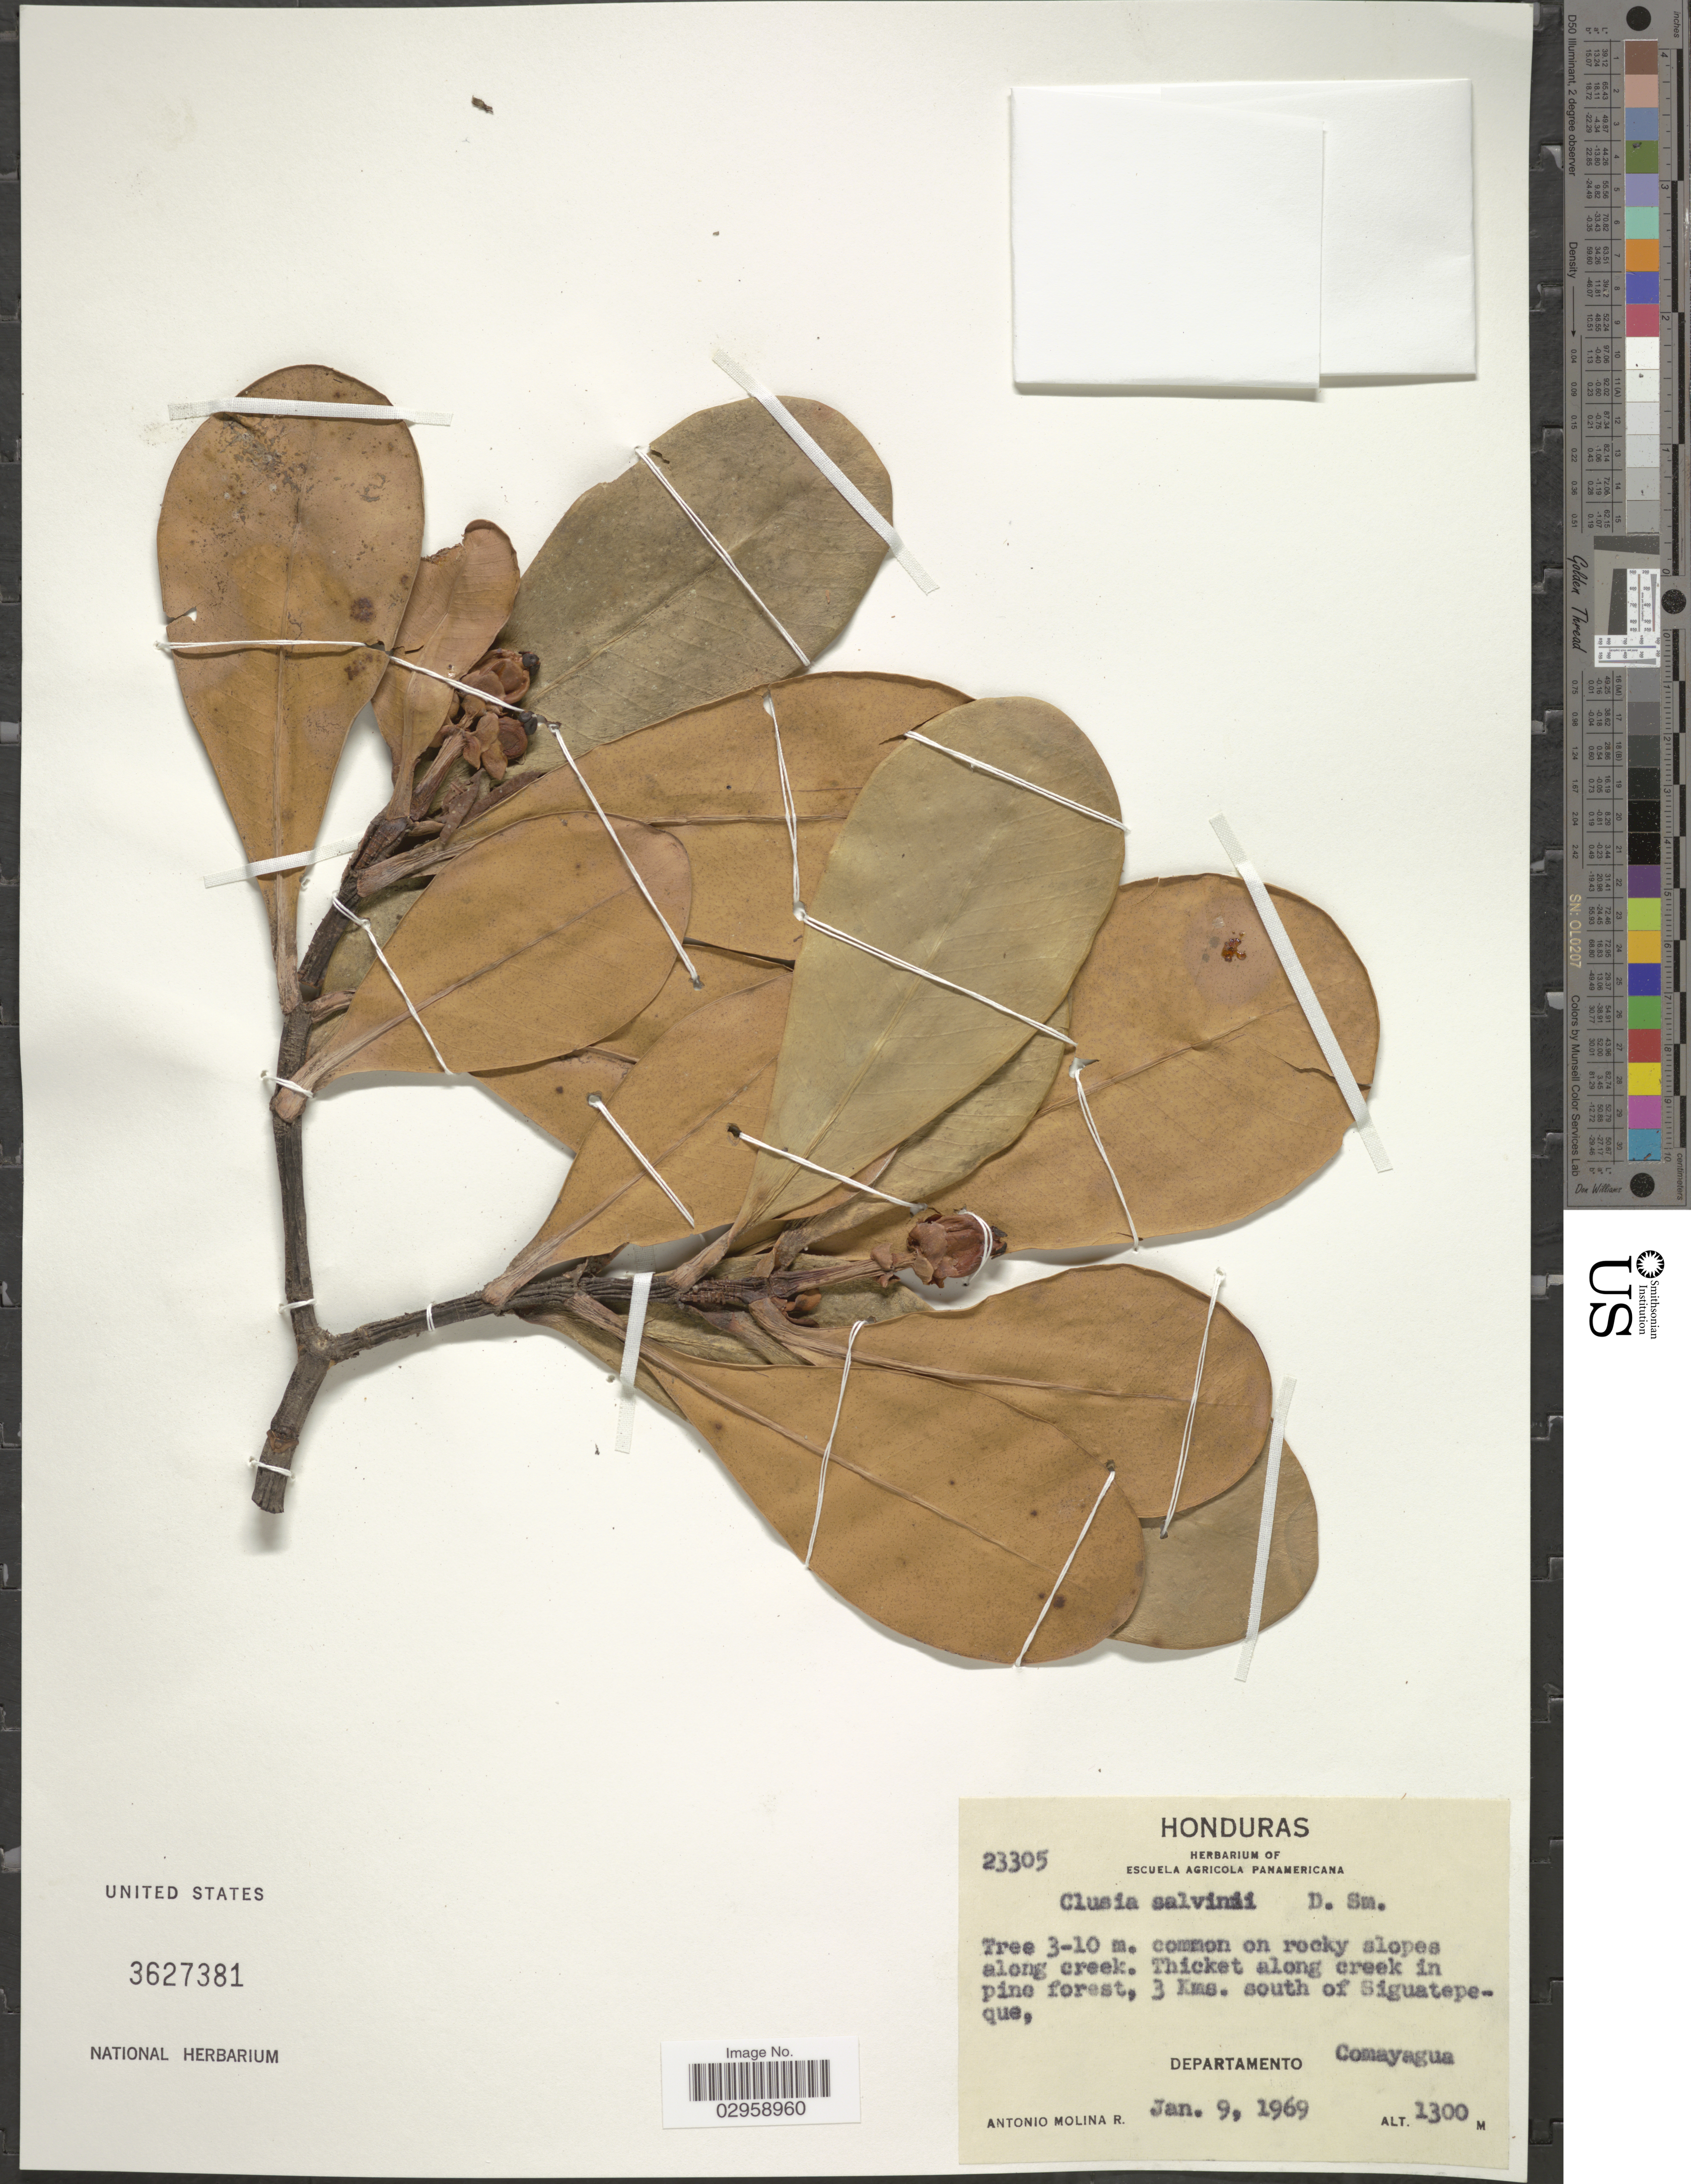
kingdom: Plantae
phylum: Tracheophyta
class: Magnoliopsida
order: Malpighiales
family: Clusiaceae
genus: Clusia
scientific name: Clusia salvinii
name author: Donn. Sm.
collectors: A. Molina R.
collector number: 23305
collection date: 1969-01-09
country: Honduras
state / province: Comayagua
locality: Thicket along creek in pine forest, 3 Kms. south of Siguatepeque, Departamento Comayagua.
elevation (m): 1300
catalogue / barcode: US 3627381